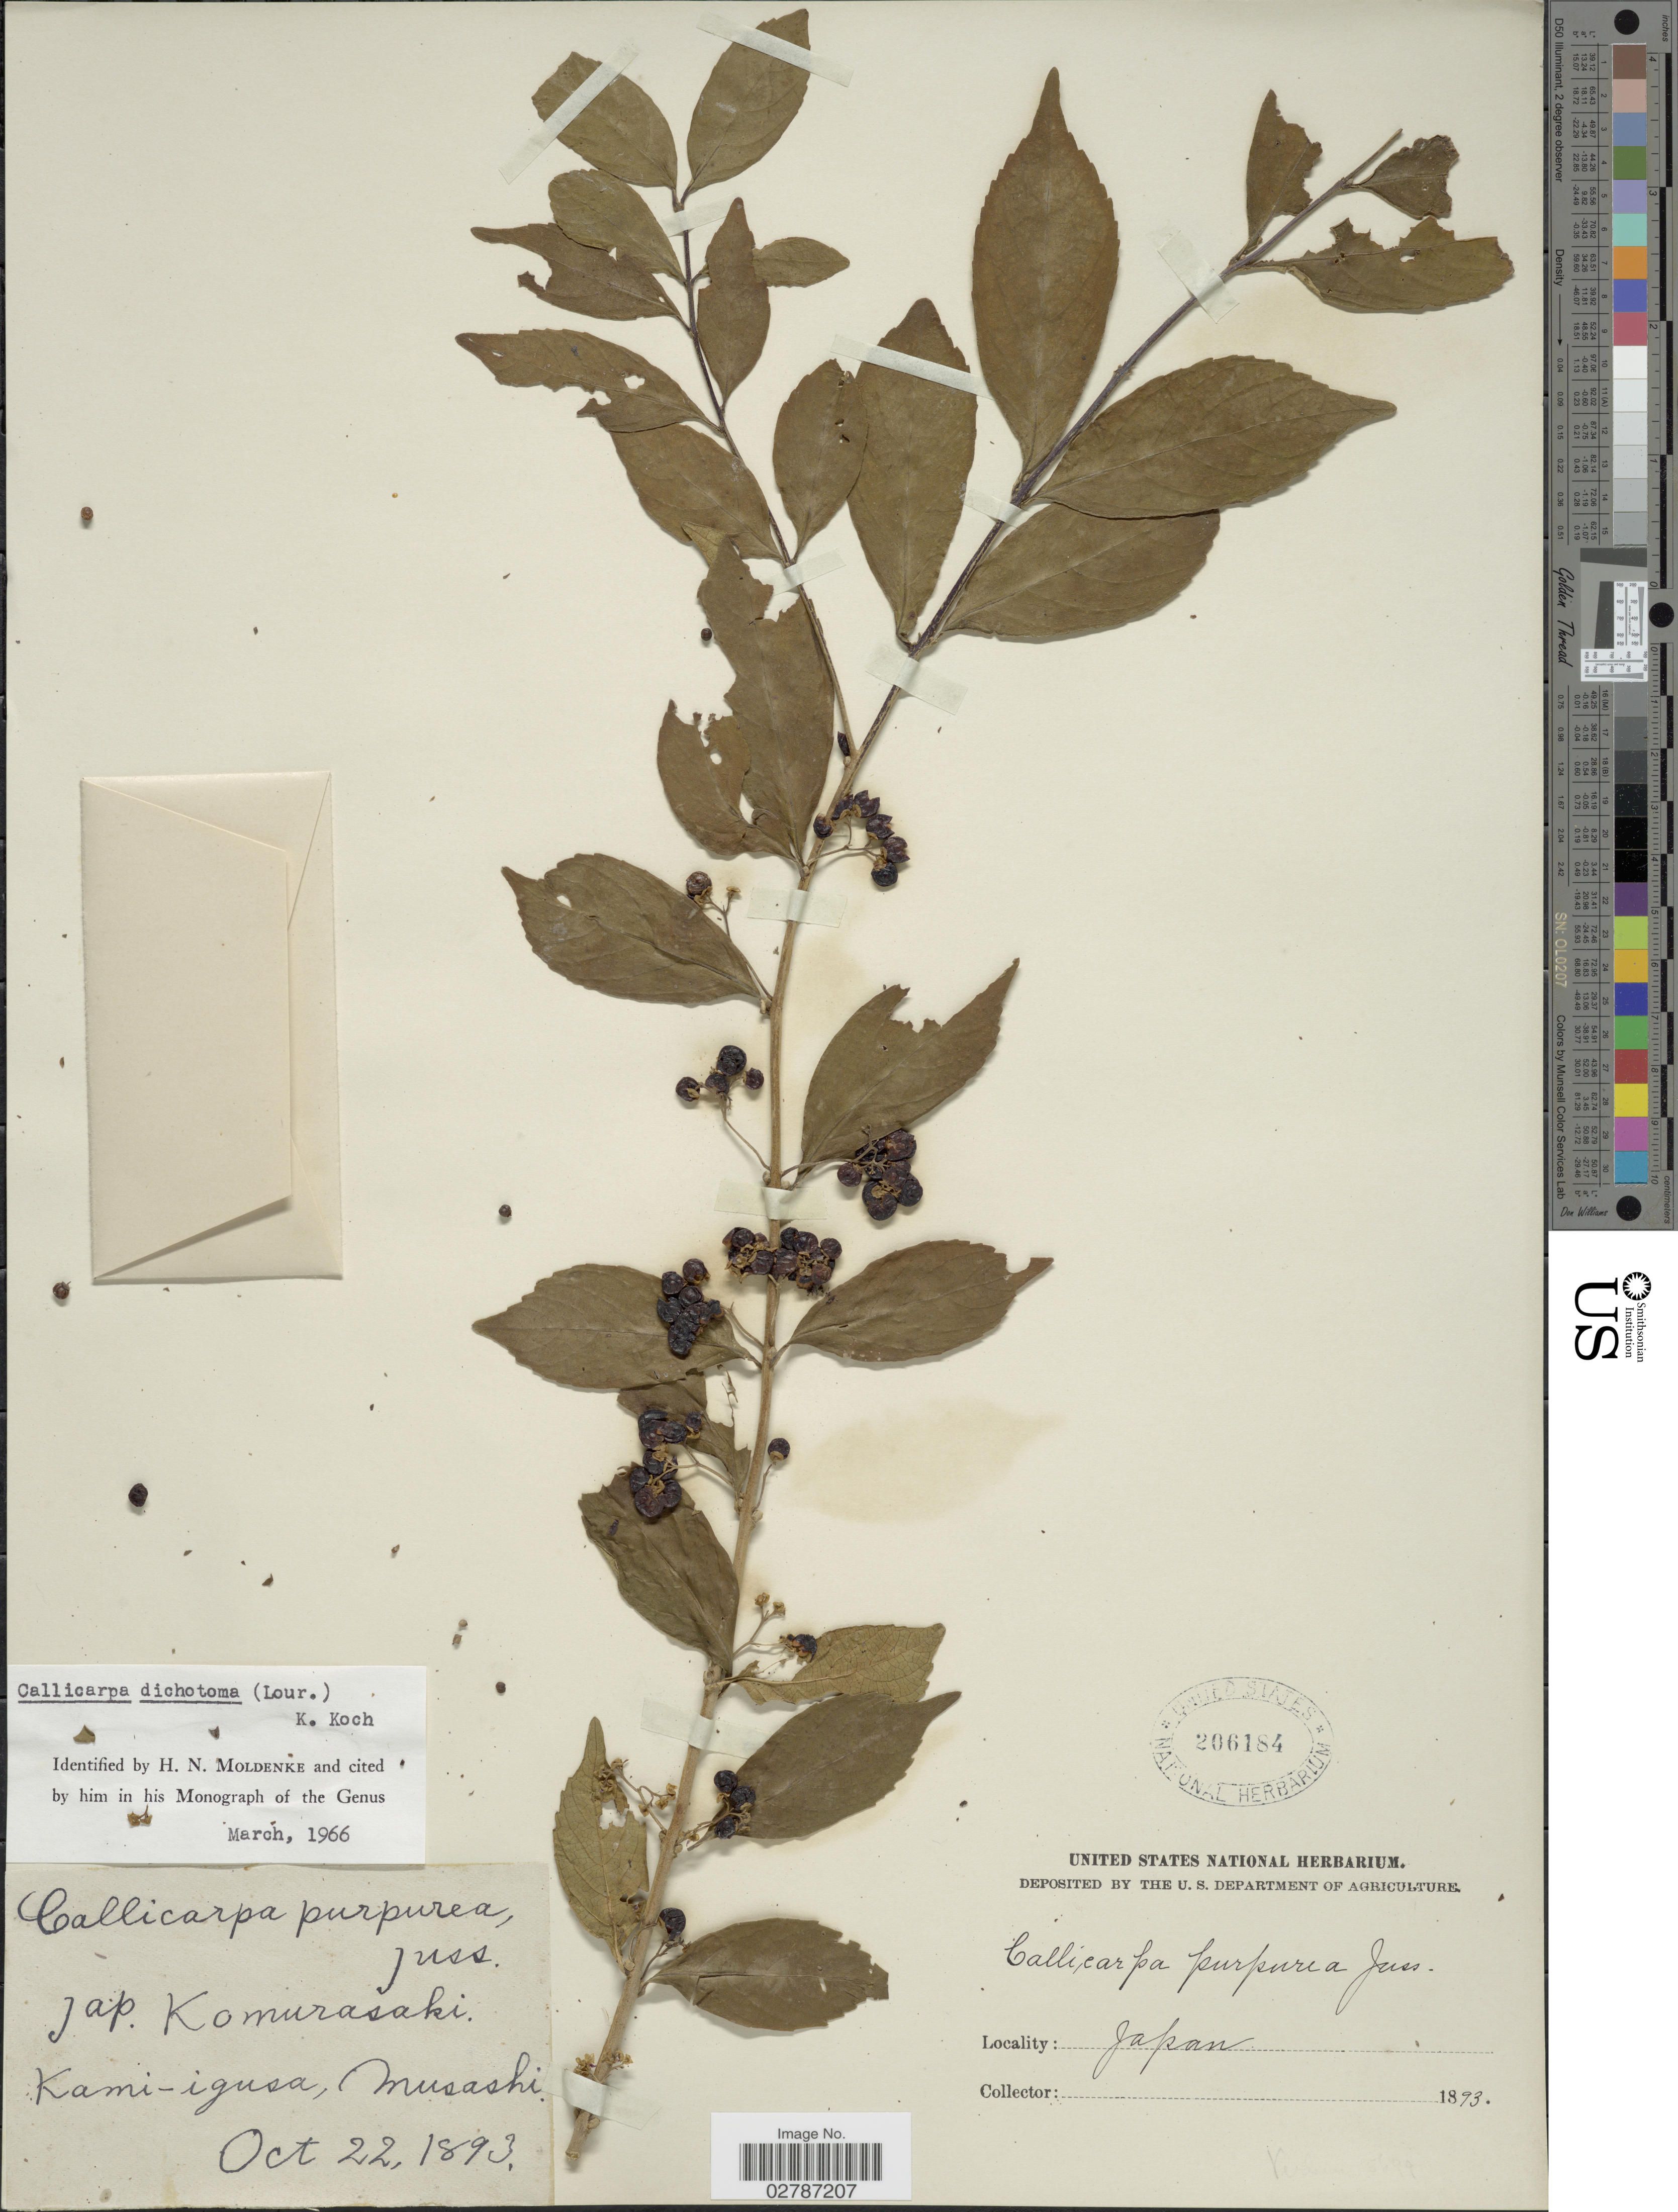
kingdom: Plantae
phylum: Tracheophyta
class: Magnoliopsida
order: Lamiales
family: Lamiaceae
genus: Callicarpa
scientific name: Callicarpa dichotoma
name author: (Lour.) K. Koch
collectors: ex herb. United States National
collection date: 1893-10-22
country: Japan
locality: Kami-igusa, Musashi.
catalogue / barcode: US 206184